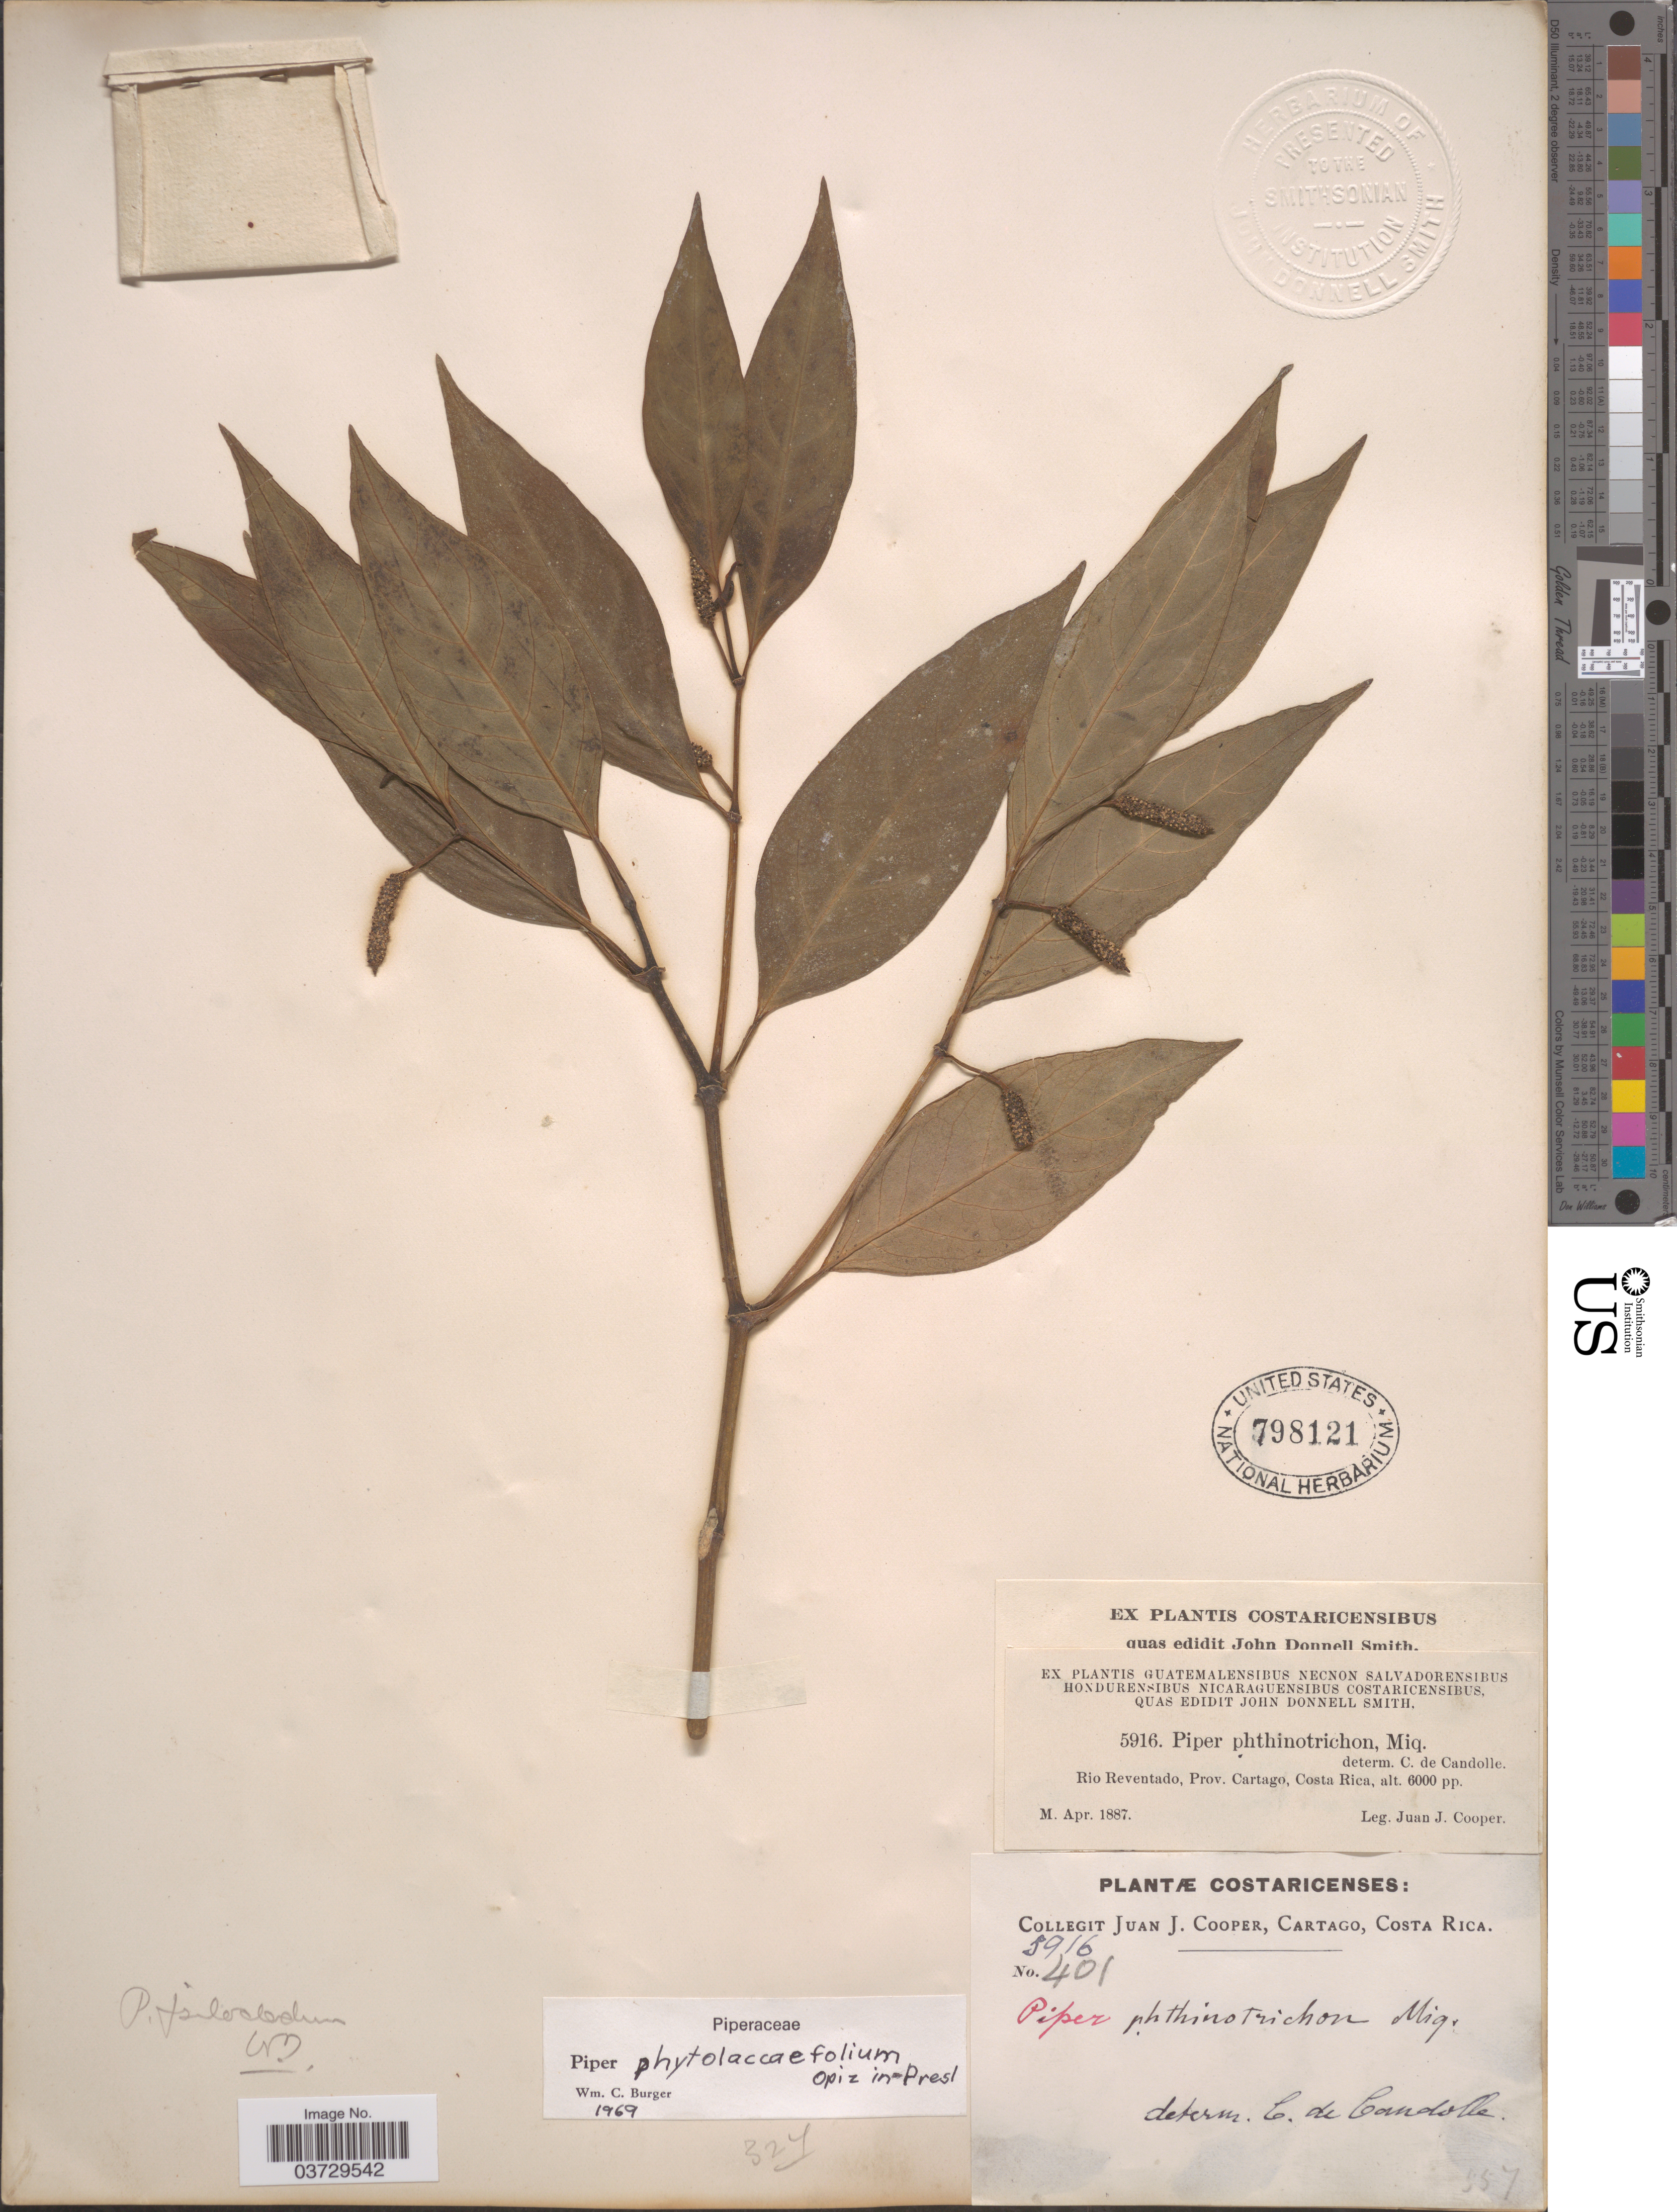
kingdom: Plantae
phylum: Tracheophyta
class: Magnoliopsida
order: Piperales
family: Piperaceae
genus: Piper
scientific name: Piper phytolaccifolium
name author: Opiz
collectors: J. J. Cooper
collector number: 5916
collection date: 1887-04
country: Costa Rica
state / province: Cartago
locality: Rio Reventado.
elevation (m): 1829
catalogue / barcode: US 798121